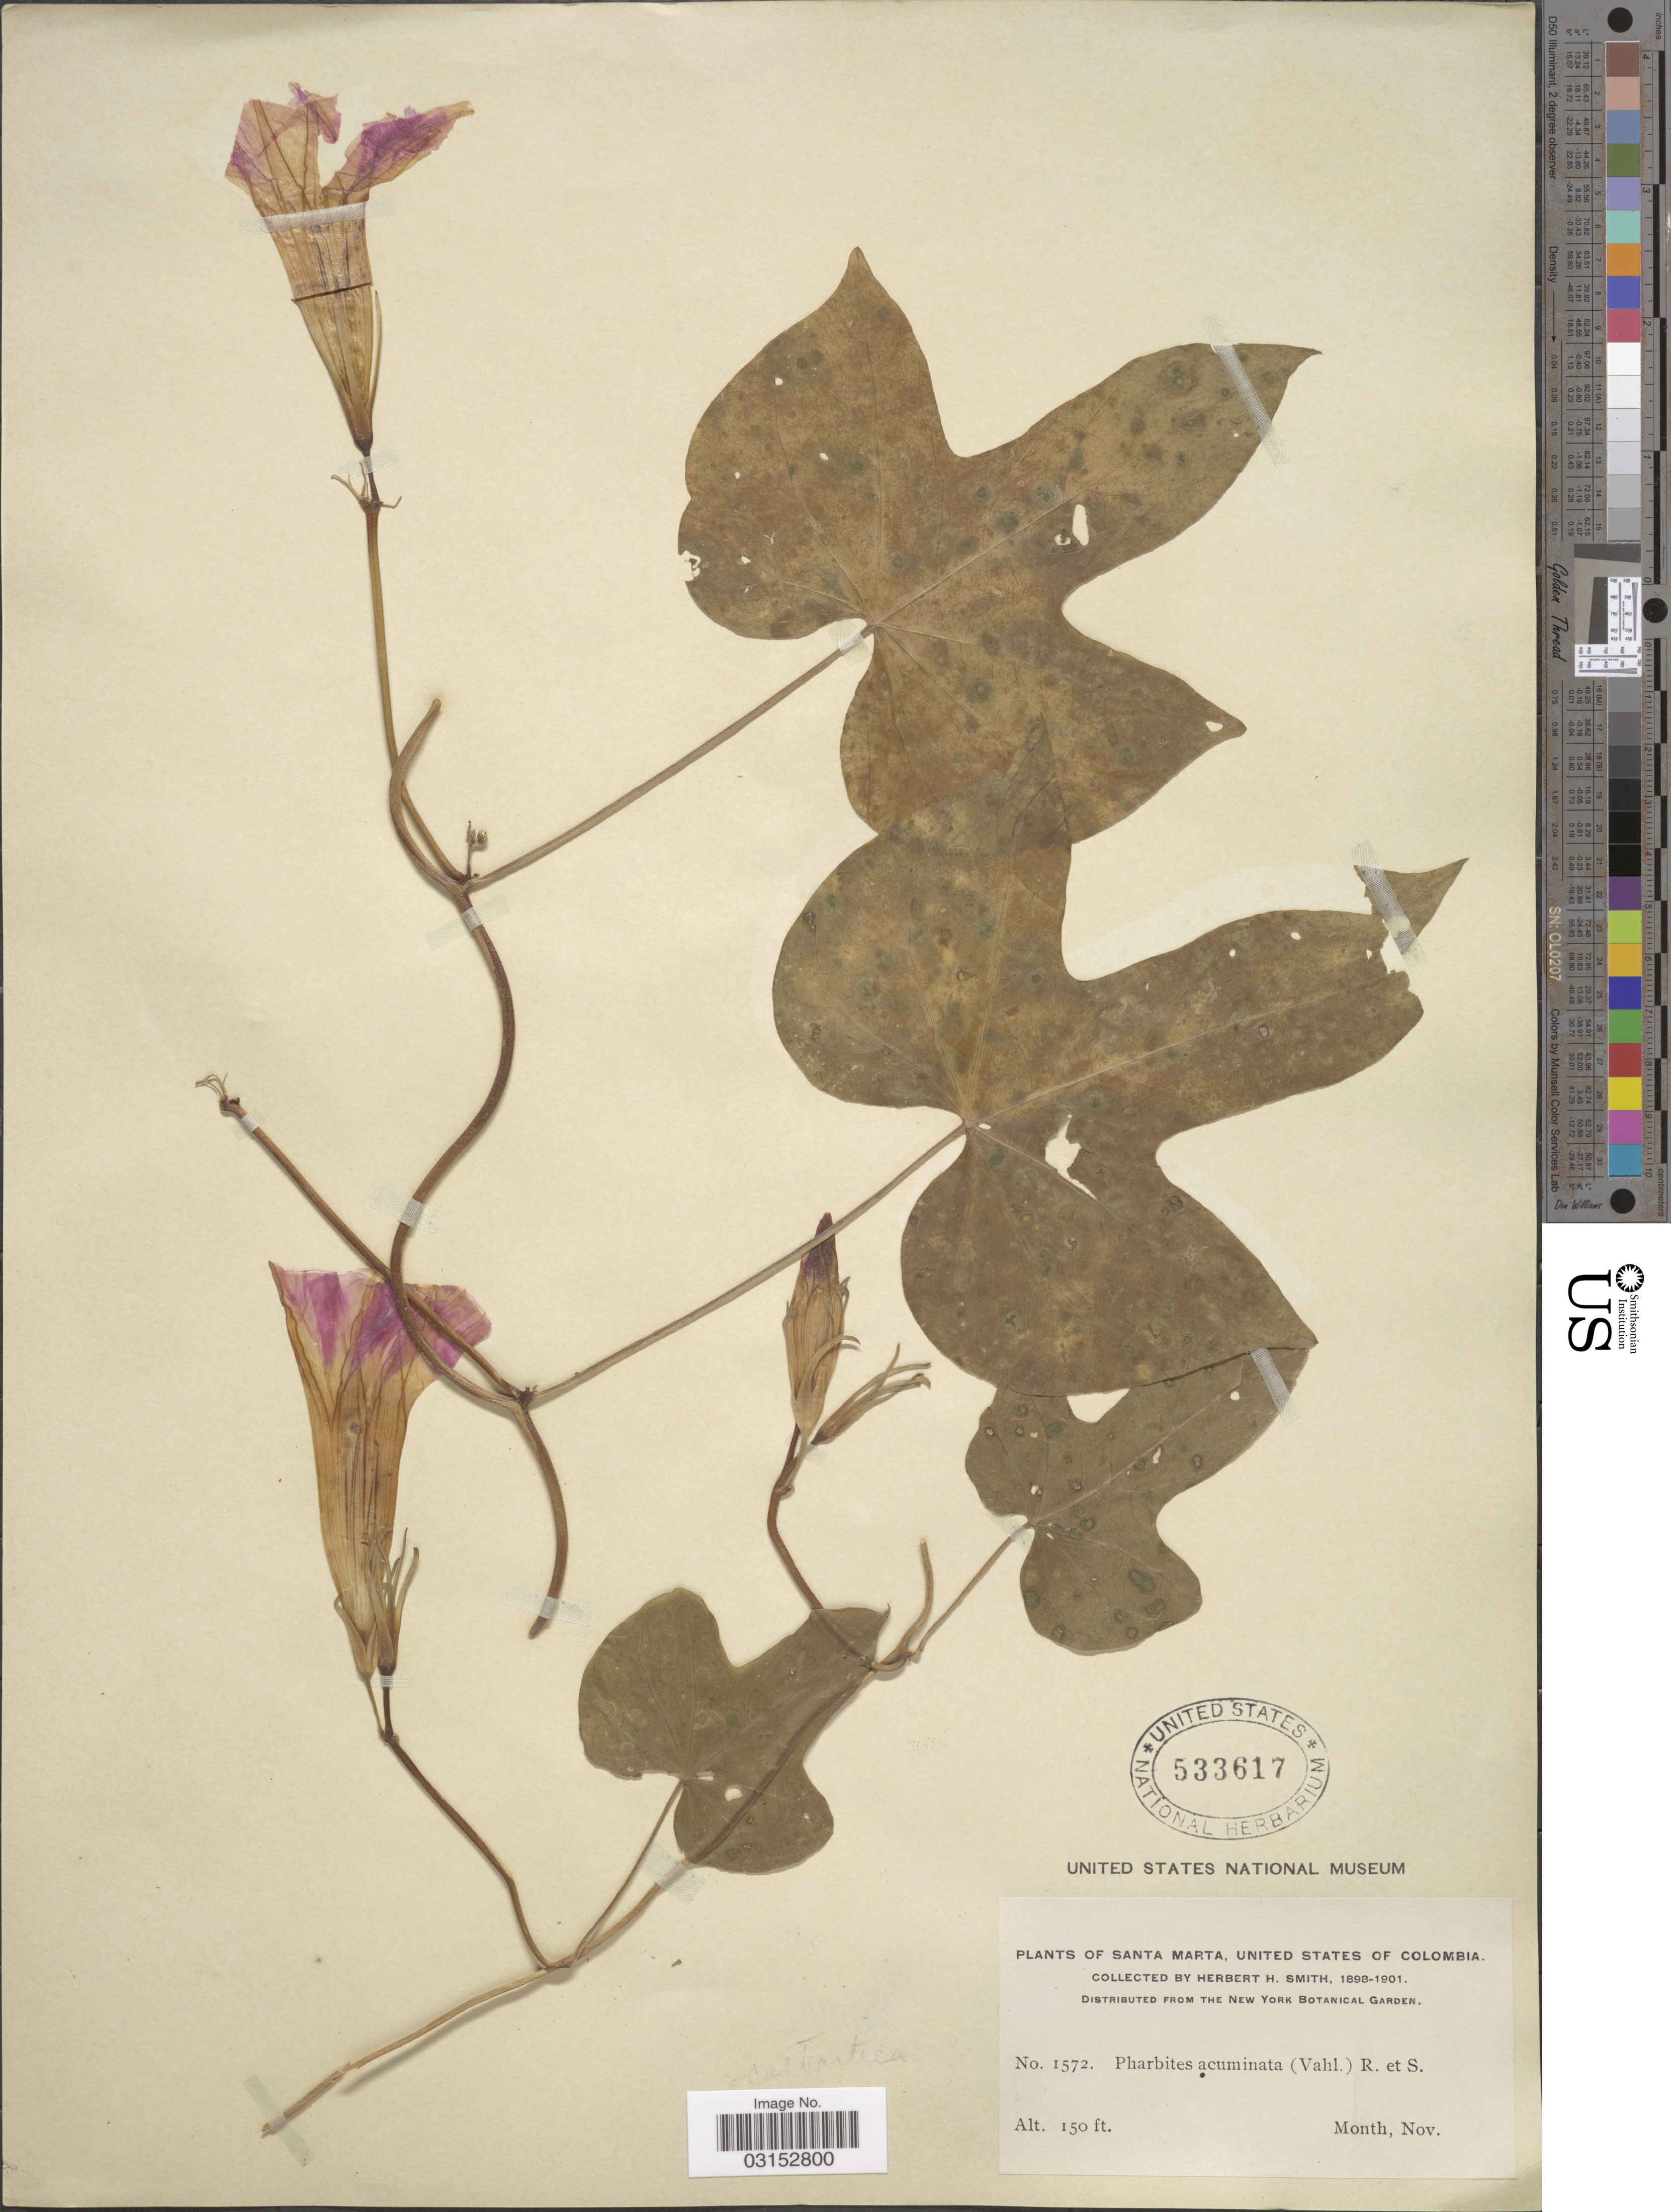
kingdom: Plantae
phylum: Tracheophyta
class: Magnoliopsida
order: Solanales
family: Convolvulaceae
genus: Ipomoea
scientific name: Ipomoea indica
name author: (Burm.) Merr.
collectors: Herbert H. Smith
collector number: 1572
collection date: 1898/1901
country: Colombia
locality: Santa Marta.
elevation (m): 46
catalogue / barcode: US 533617